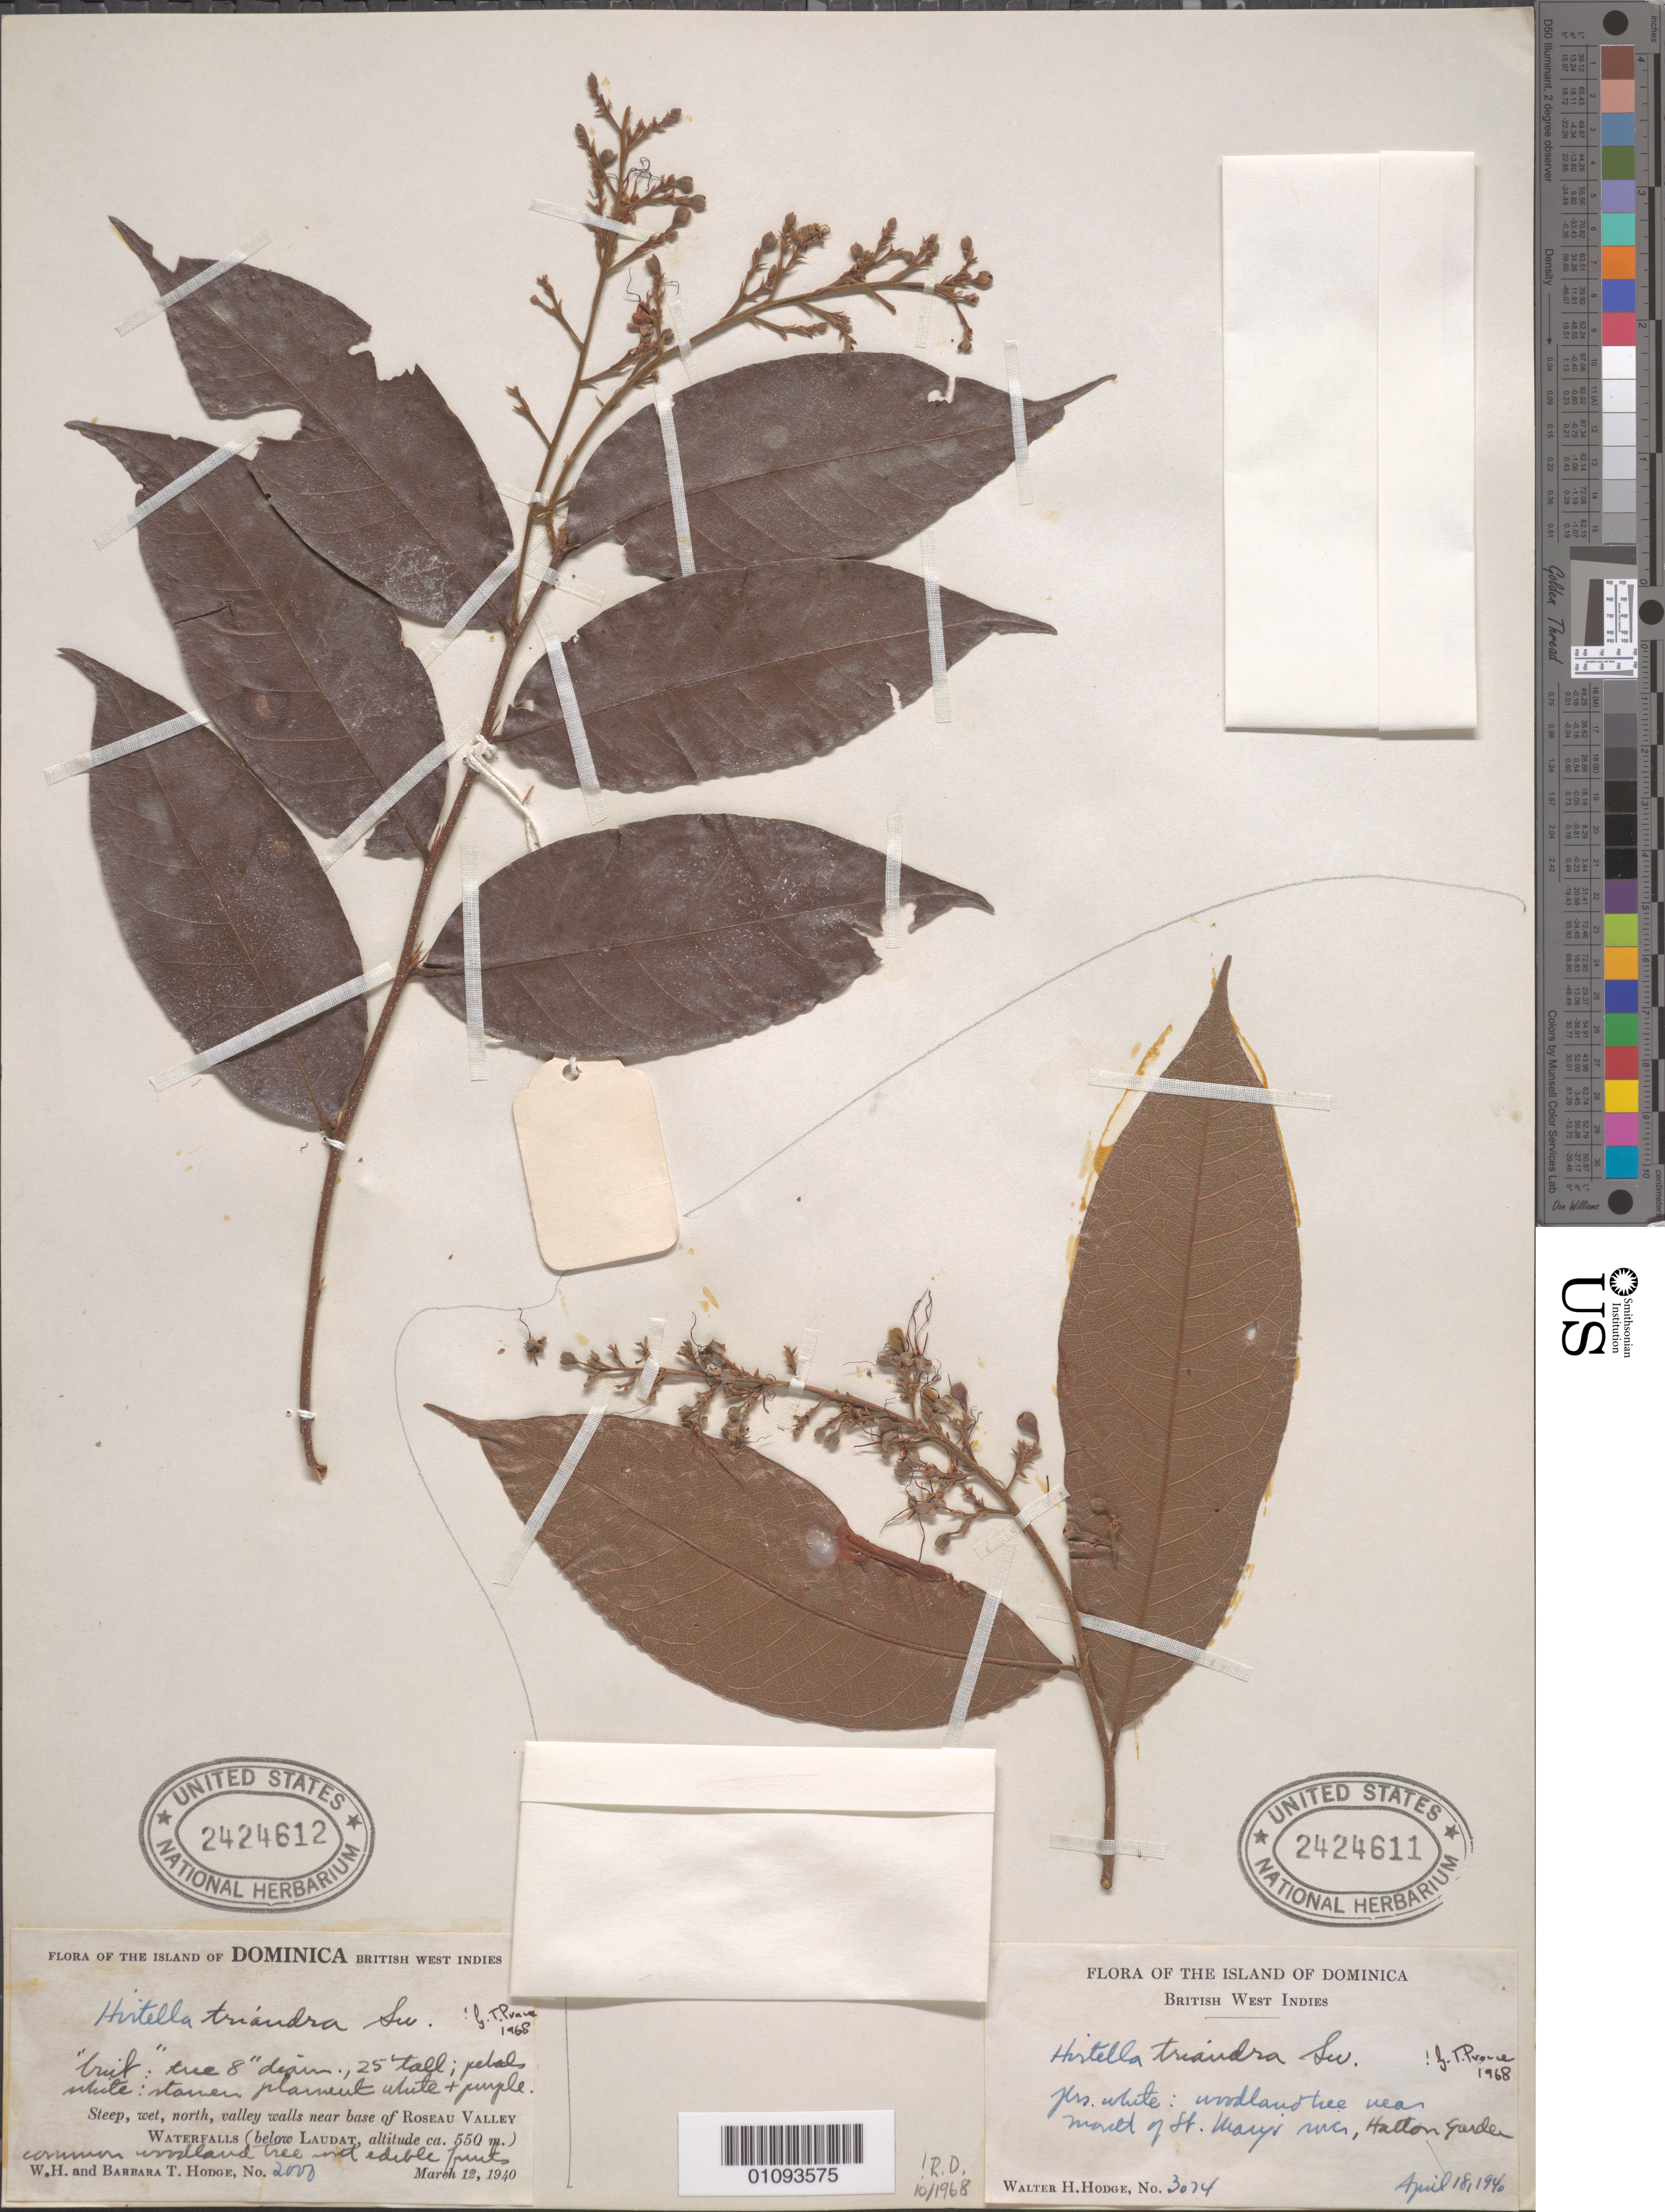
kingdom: Plantae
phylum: Tracheophyta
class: Magnoliopsida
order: Malpighiales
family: Chrysobalanaceae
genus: Hirtella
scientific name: Hirtella triandra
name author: Sw.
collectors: W. Hodge & B. Hodge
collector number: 2000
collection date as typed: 12 Mar 1940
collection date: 1940-03-12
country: Dominica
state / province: St. George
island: Dominica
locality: Roseau Valley Waterfalls (below Laudat)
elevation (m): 550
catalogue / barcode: US 2424612-2